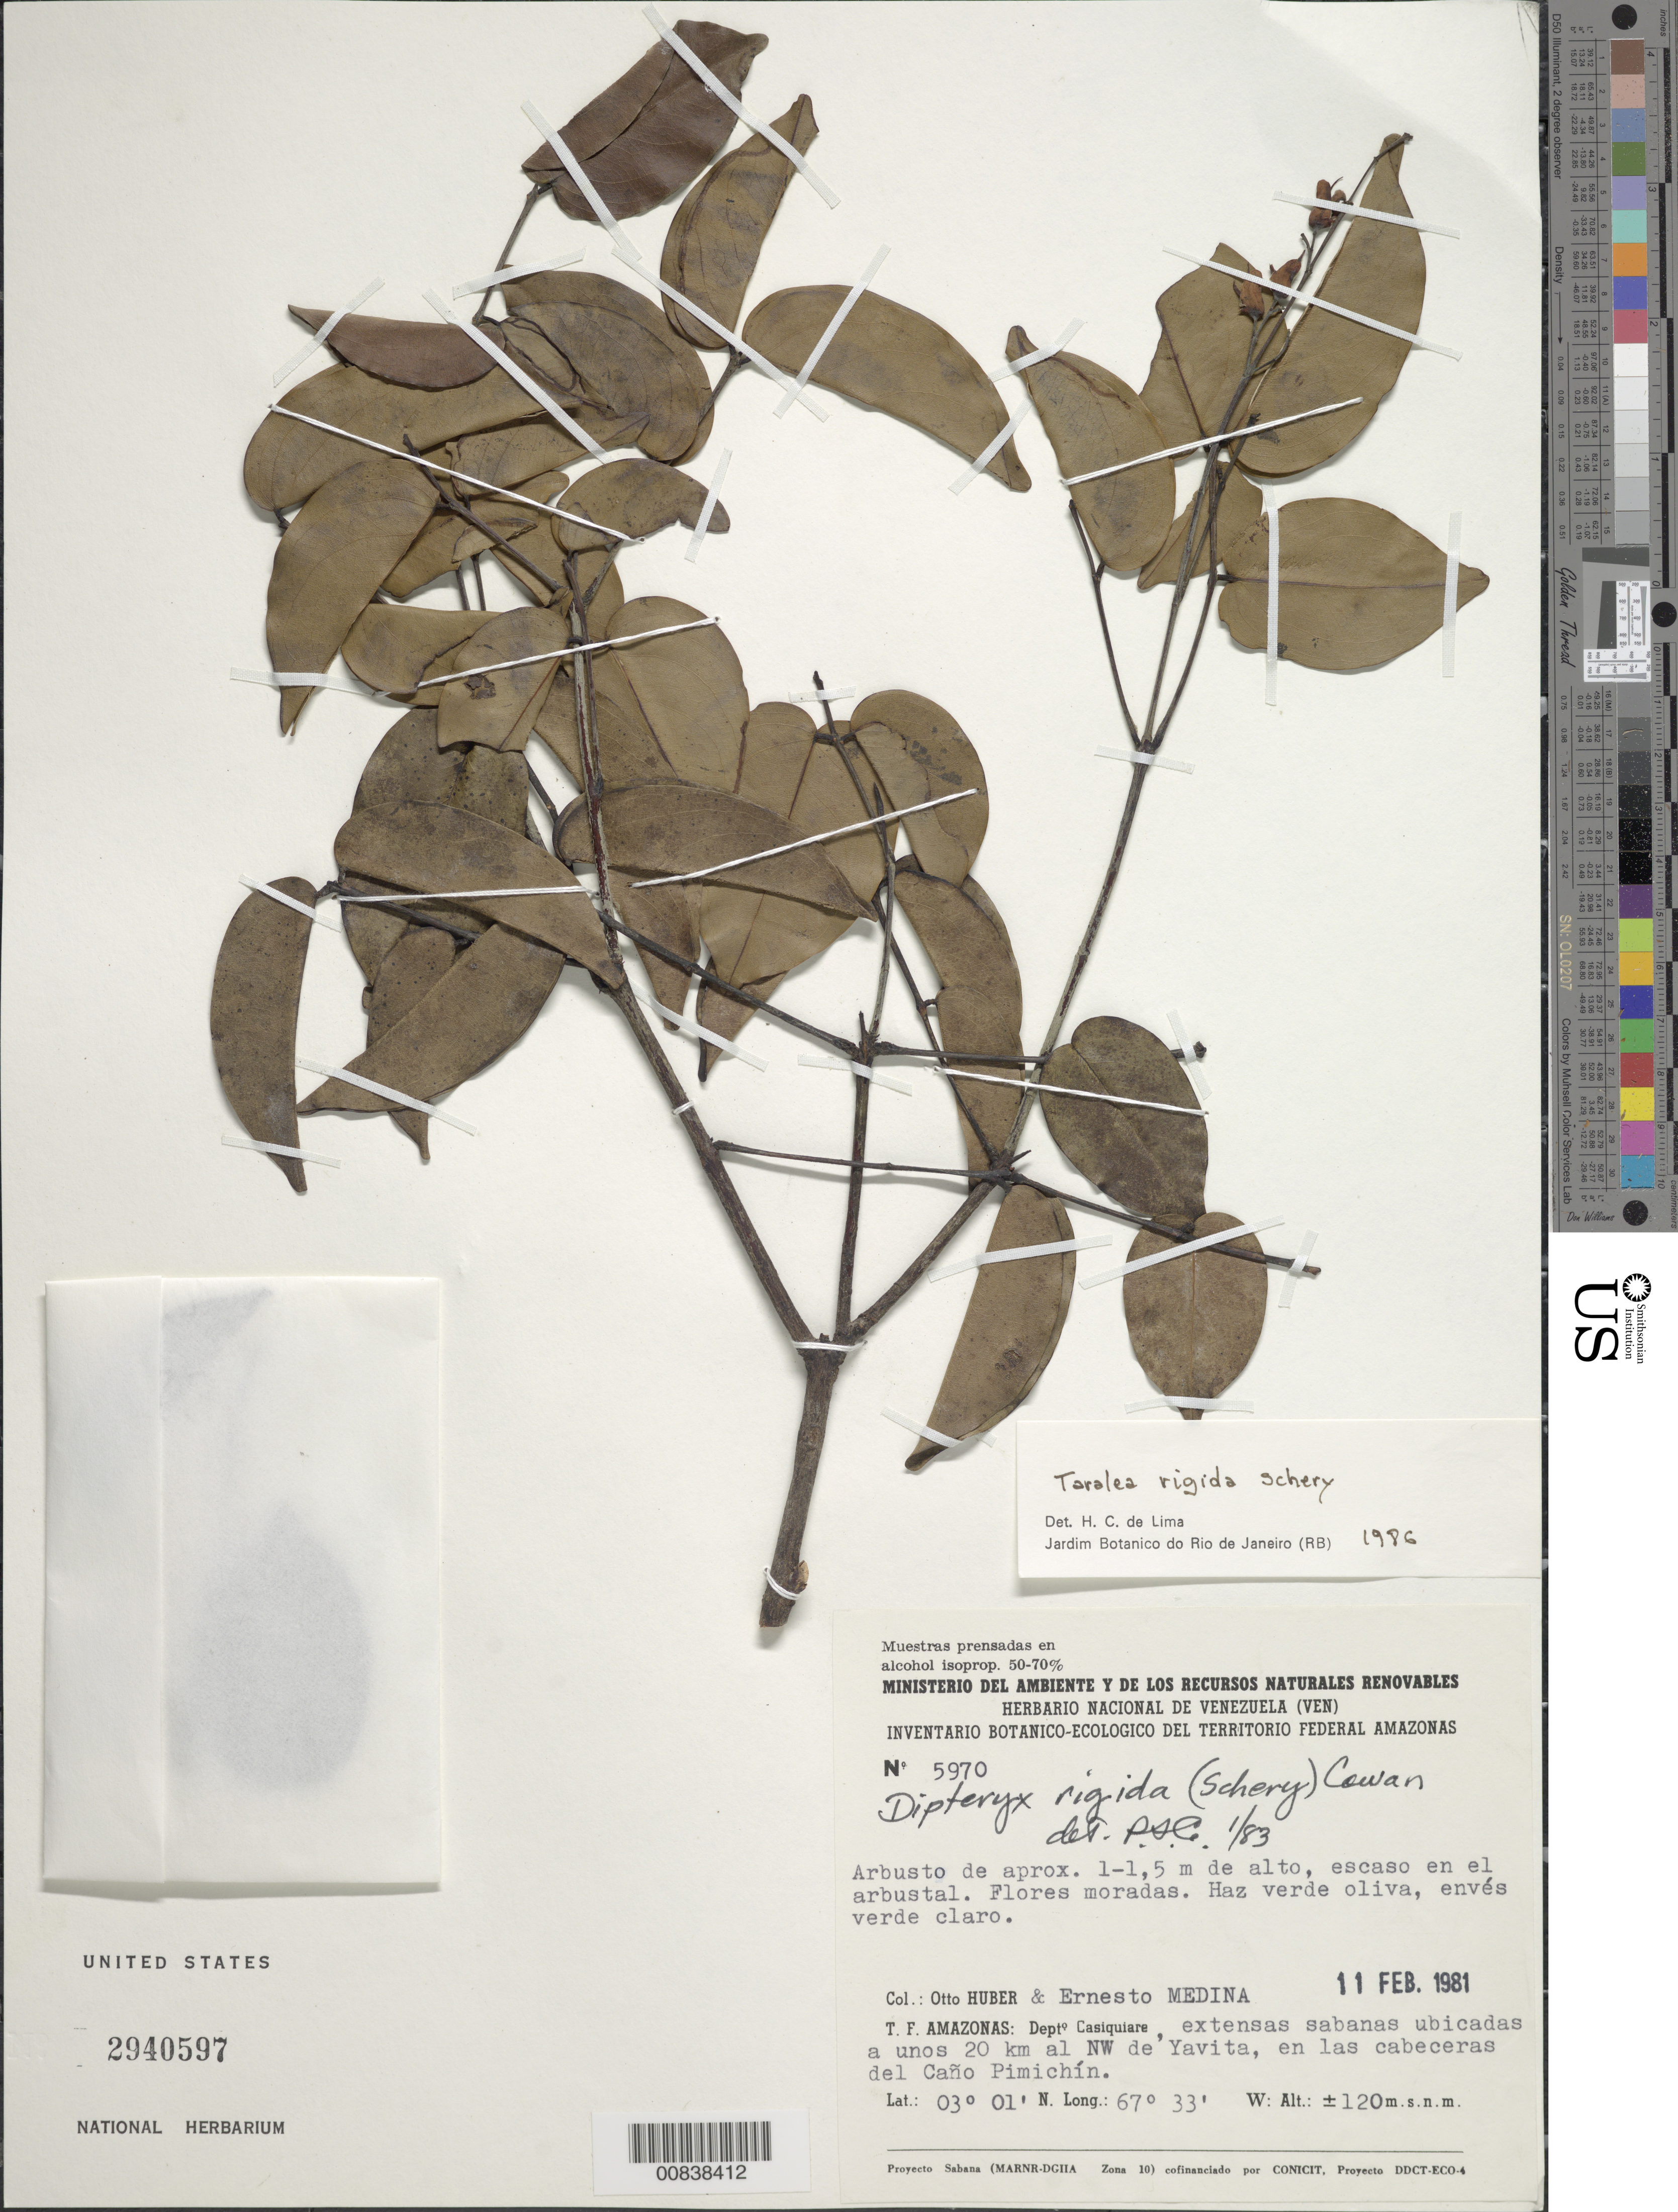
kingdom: Plantae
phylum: Tracheophyta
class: Magnoliopsida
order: Fabales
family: Fabaceae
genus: Taralea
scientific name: Taralea rigida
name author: Schery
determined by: Lima, H. C. de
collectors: O. Huber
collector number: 5970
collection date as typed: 11-Feb-81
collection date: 1981-02-11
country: Venezuela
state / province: Amazonas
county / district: Maroa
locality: Yavita, 20 km NW de, en las cabeceras del Cano Pimichin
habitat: Extenses sabanas; en el arbusto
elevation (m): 120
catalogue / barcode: US 2940597